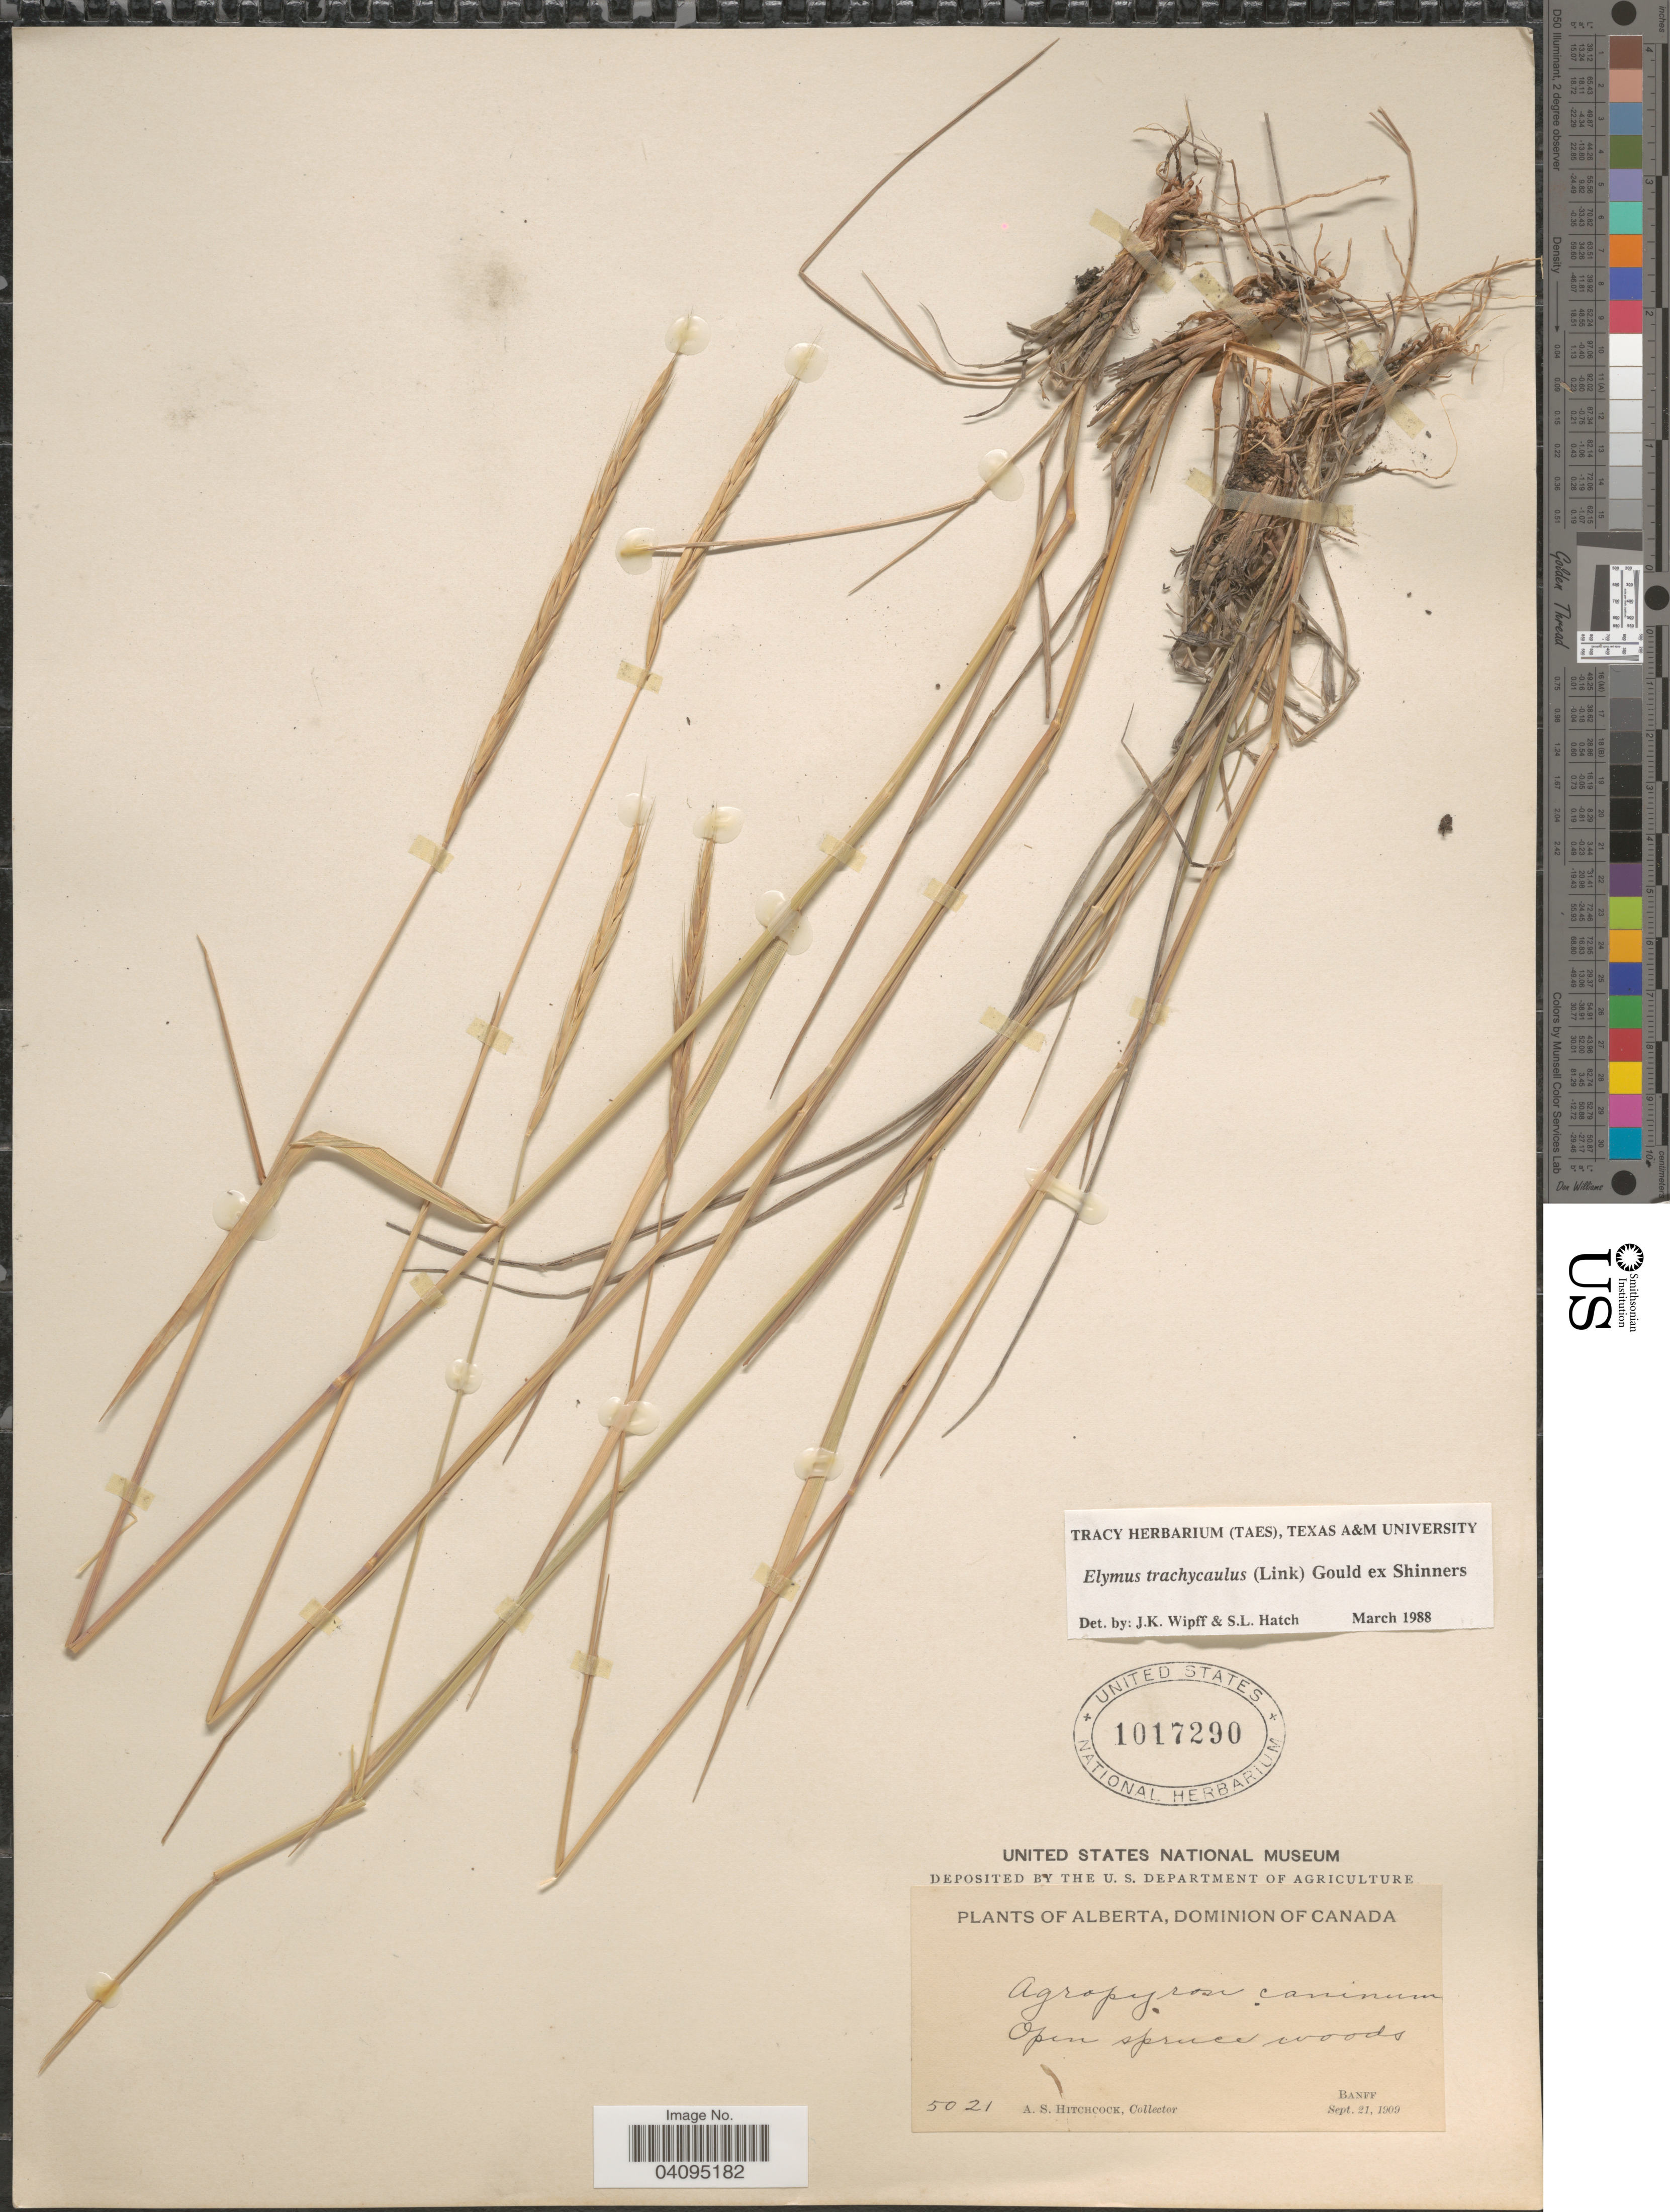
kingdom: Plantae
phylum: Tracheophyta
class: Liliopsida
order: Poales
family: Poaceae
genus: Elymus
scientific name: Elymus trachycaulus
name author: (Link) Gould ex Shinners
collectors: A. S. Hitchcock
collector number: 5021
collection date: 1909-09-21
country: Canada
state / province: Alberta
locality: Dominion of Canada. Open spruce woods. Banff.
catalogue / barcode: US 1017290